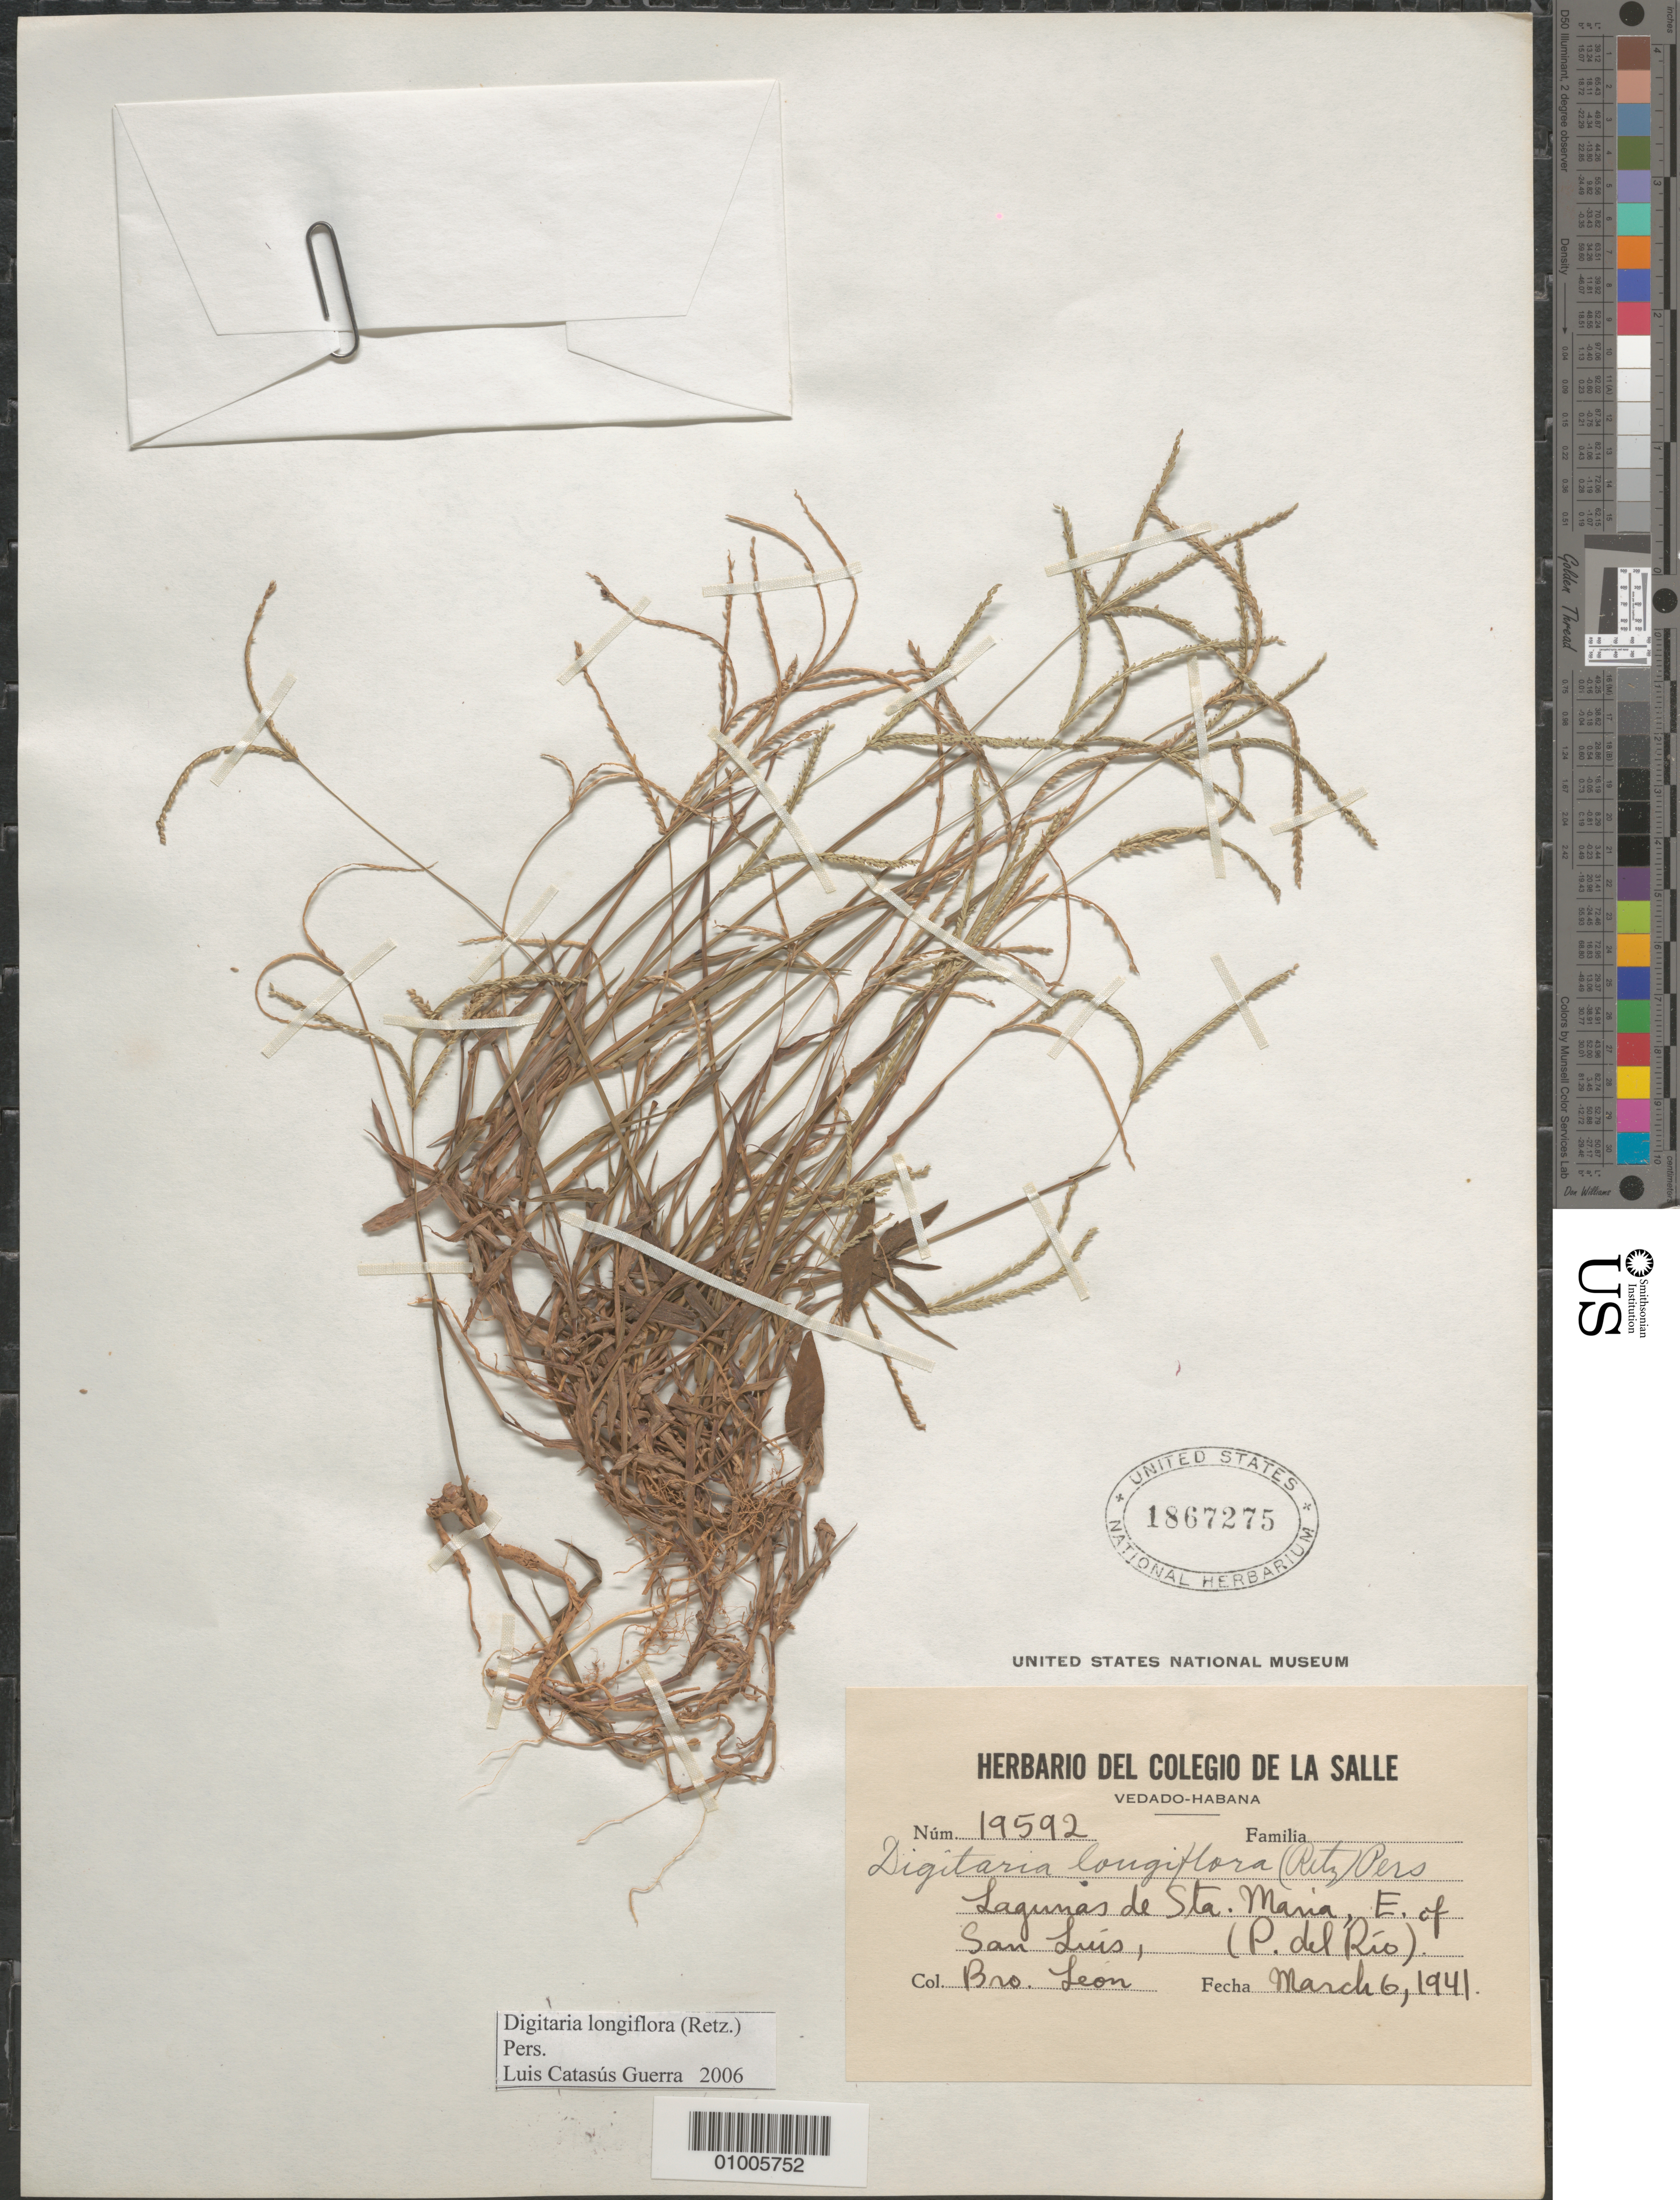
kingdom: Plantae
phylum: Tracheophyta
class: Liliopsida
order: Poales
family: Poaceae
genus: Digitaria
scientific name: Digitaria longiflora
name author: (Retz.) Pers.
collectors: Bro. León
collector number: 19592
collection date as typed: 06 Mar 1941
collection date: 1941-03-06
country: Cuba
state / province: La Habana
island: Cuba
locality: E of St Luis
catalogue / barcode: US 1867275